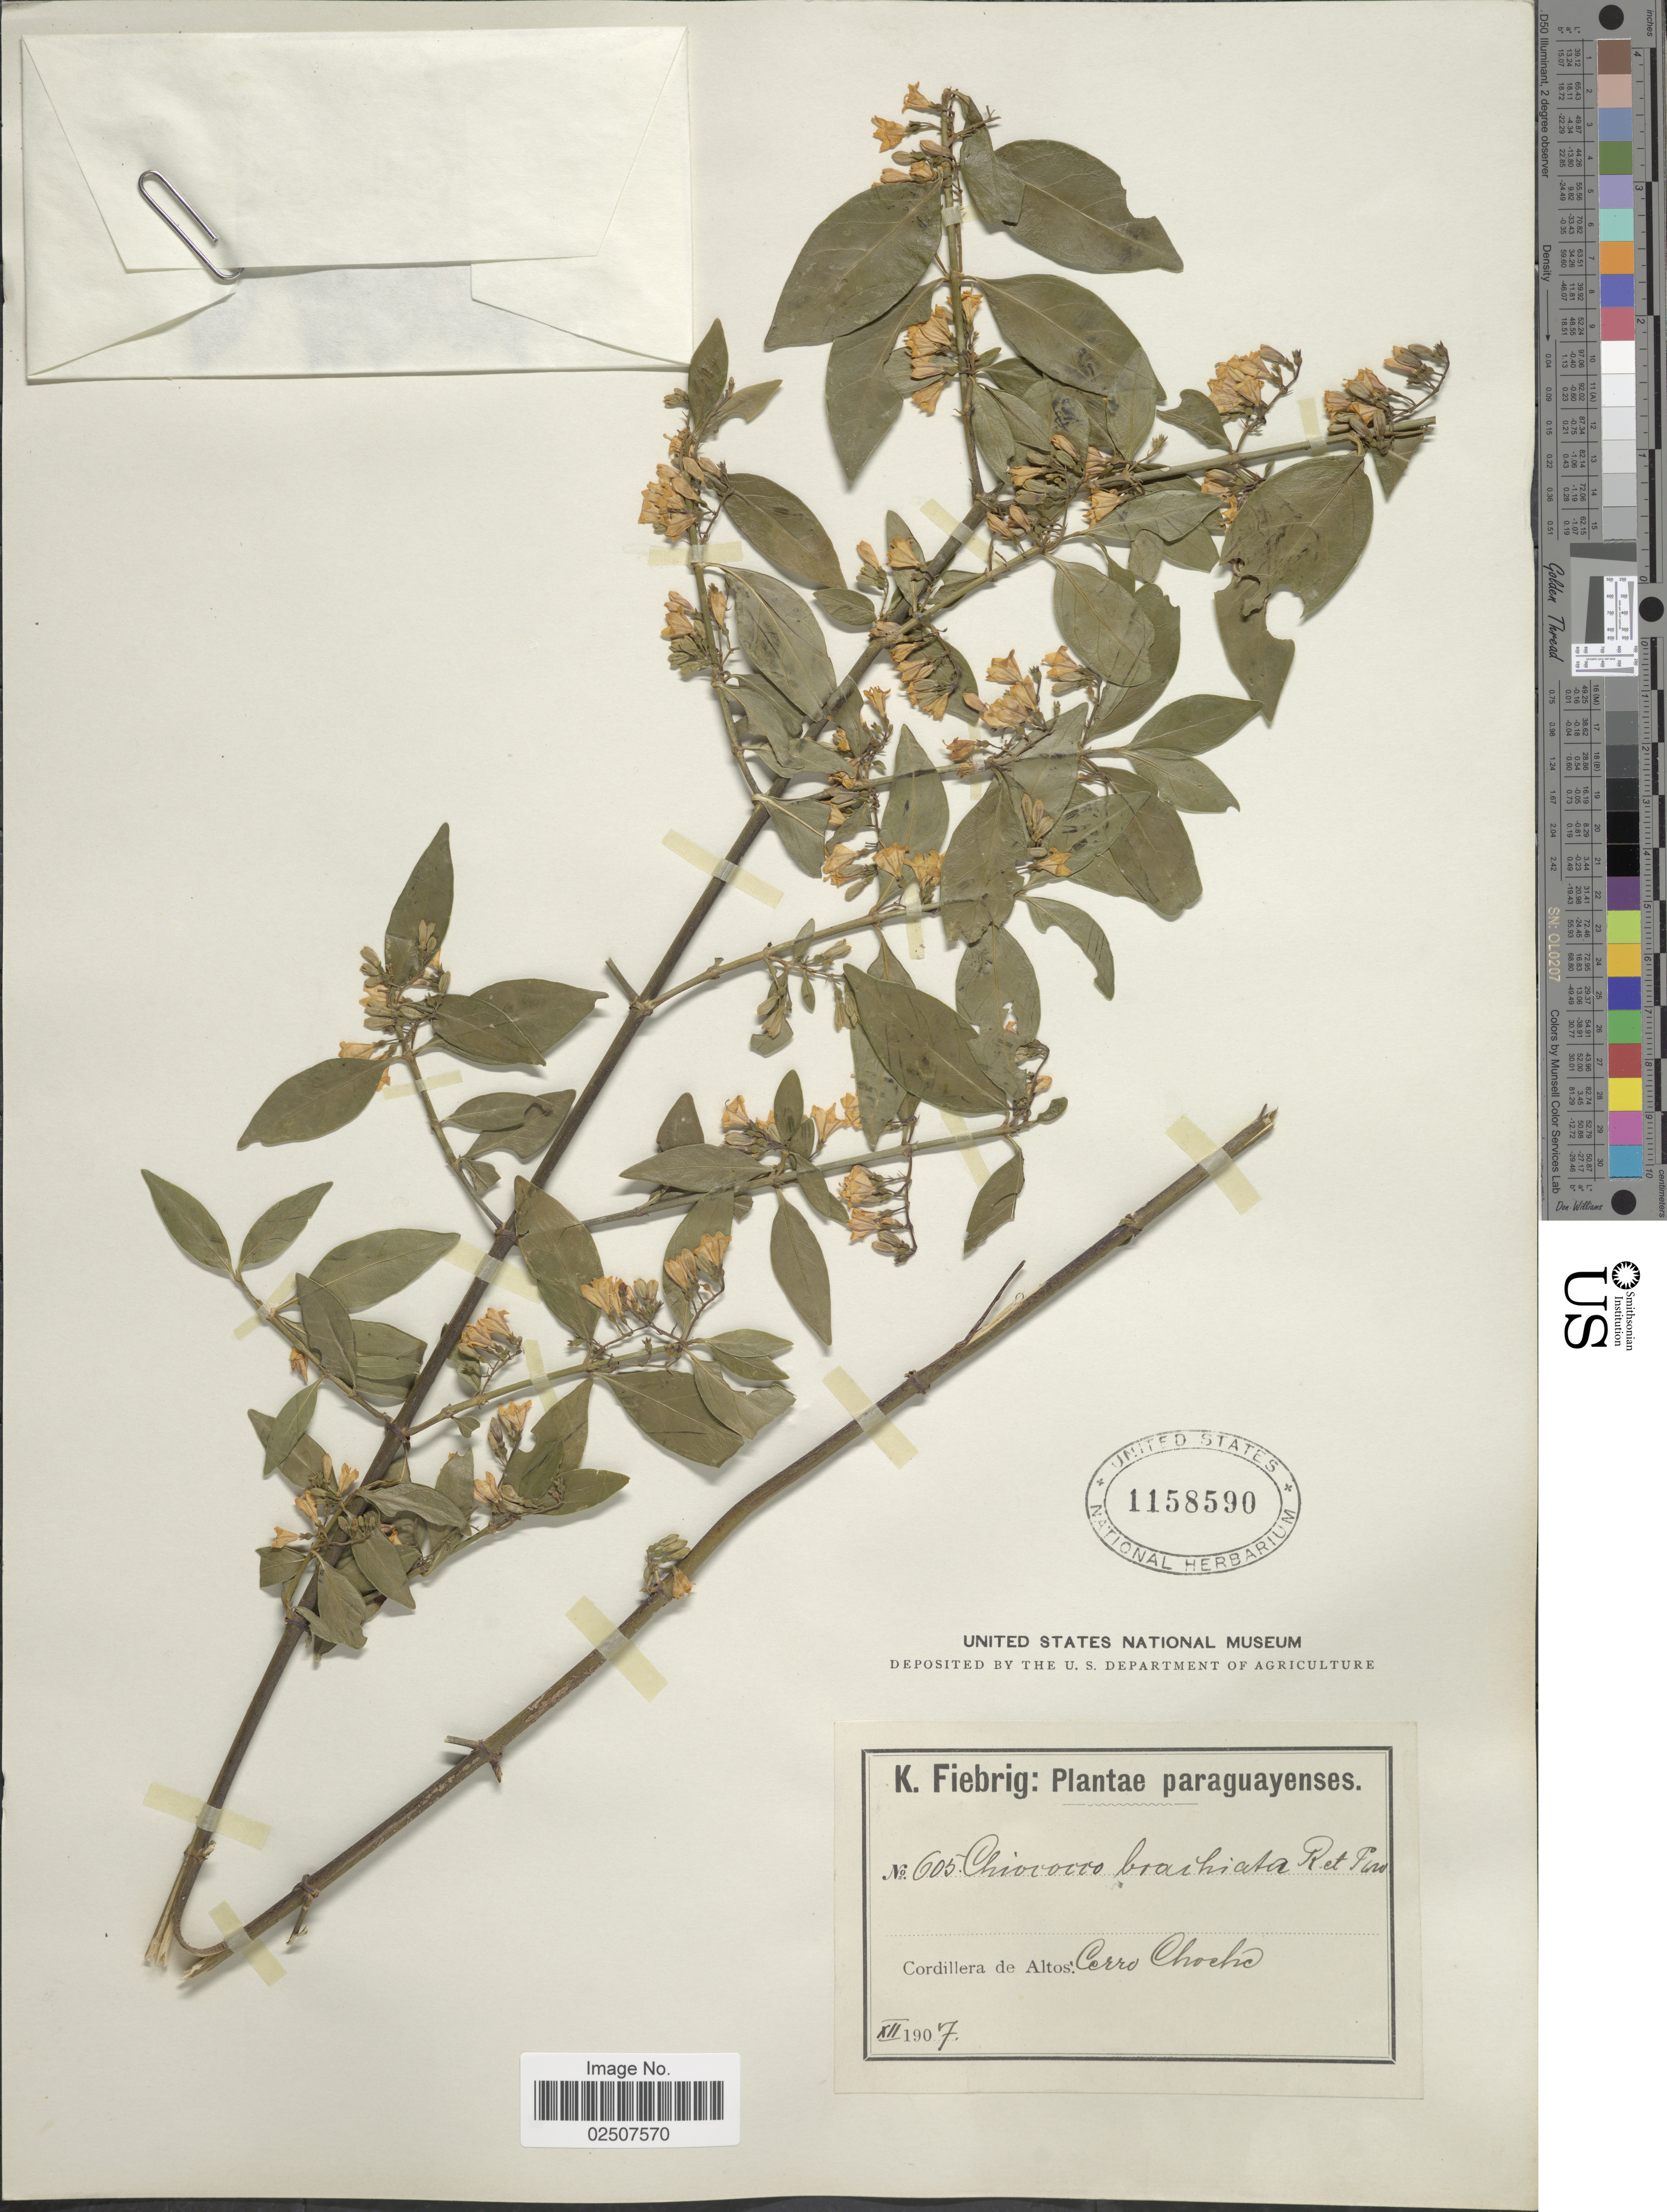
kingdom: Plantae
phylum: Tracheophyta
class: Magnoliopsida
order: Gentianales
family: Rubiaceae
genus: Chiococca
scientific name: Chiococca alba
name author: (L.) Hitchc.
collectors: K. Kiebrig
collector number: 605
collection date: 1907-12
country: Paraguay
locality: Cordillera de Altos: Cero Chocho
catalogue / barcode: US 1158590